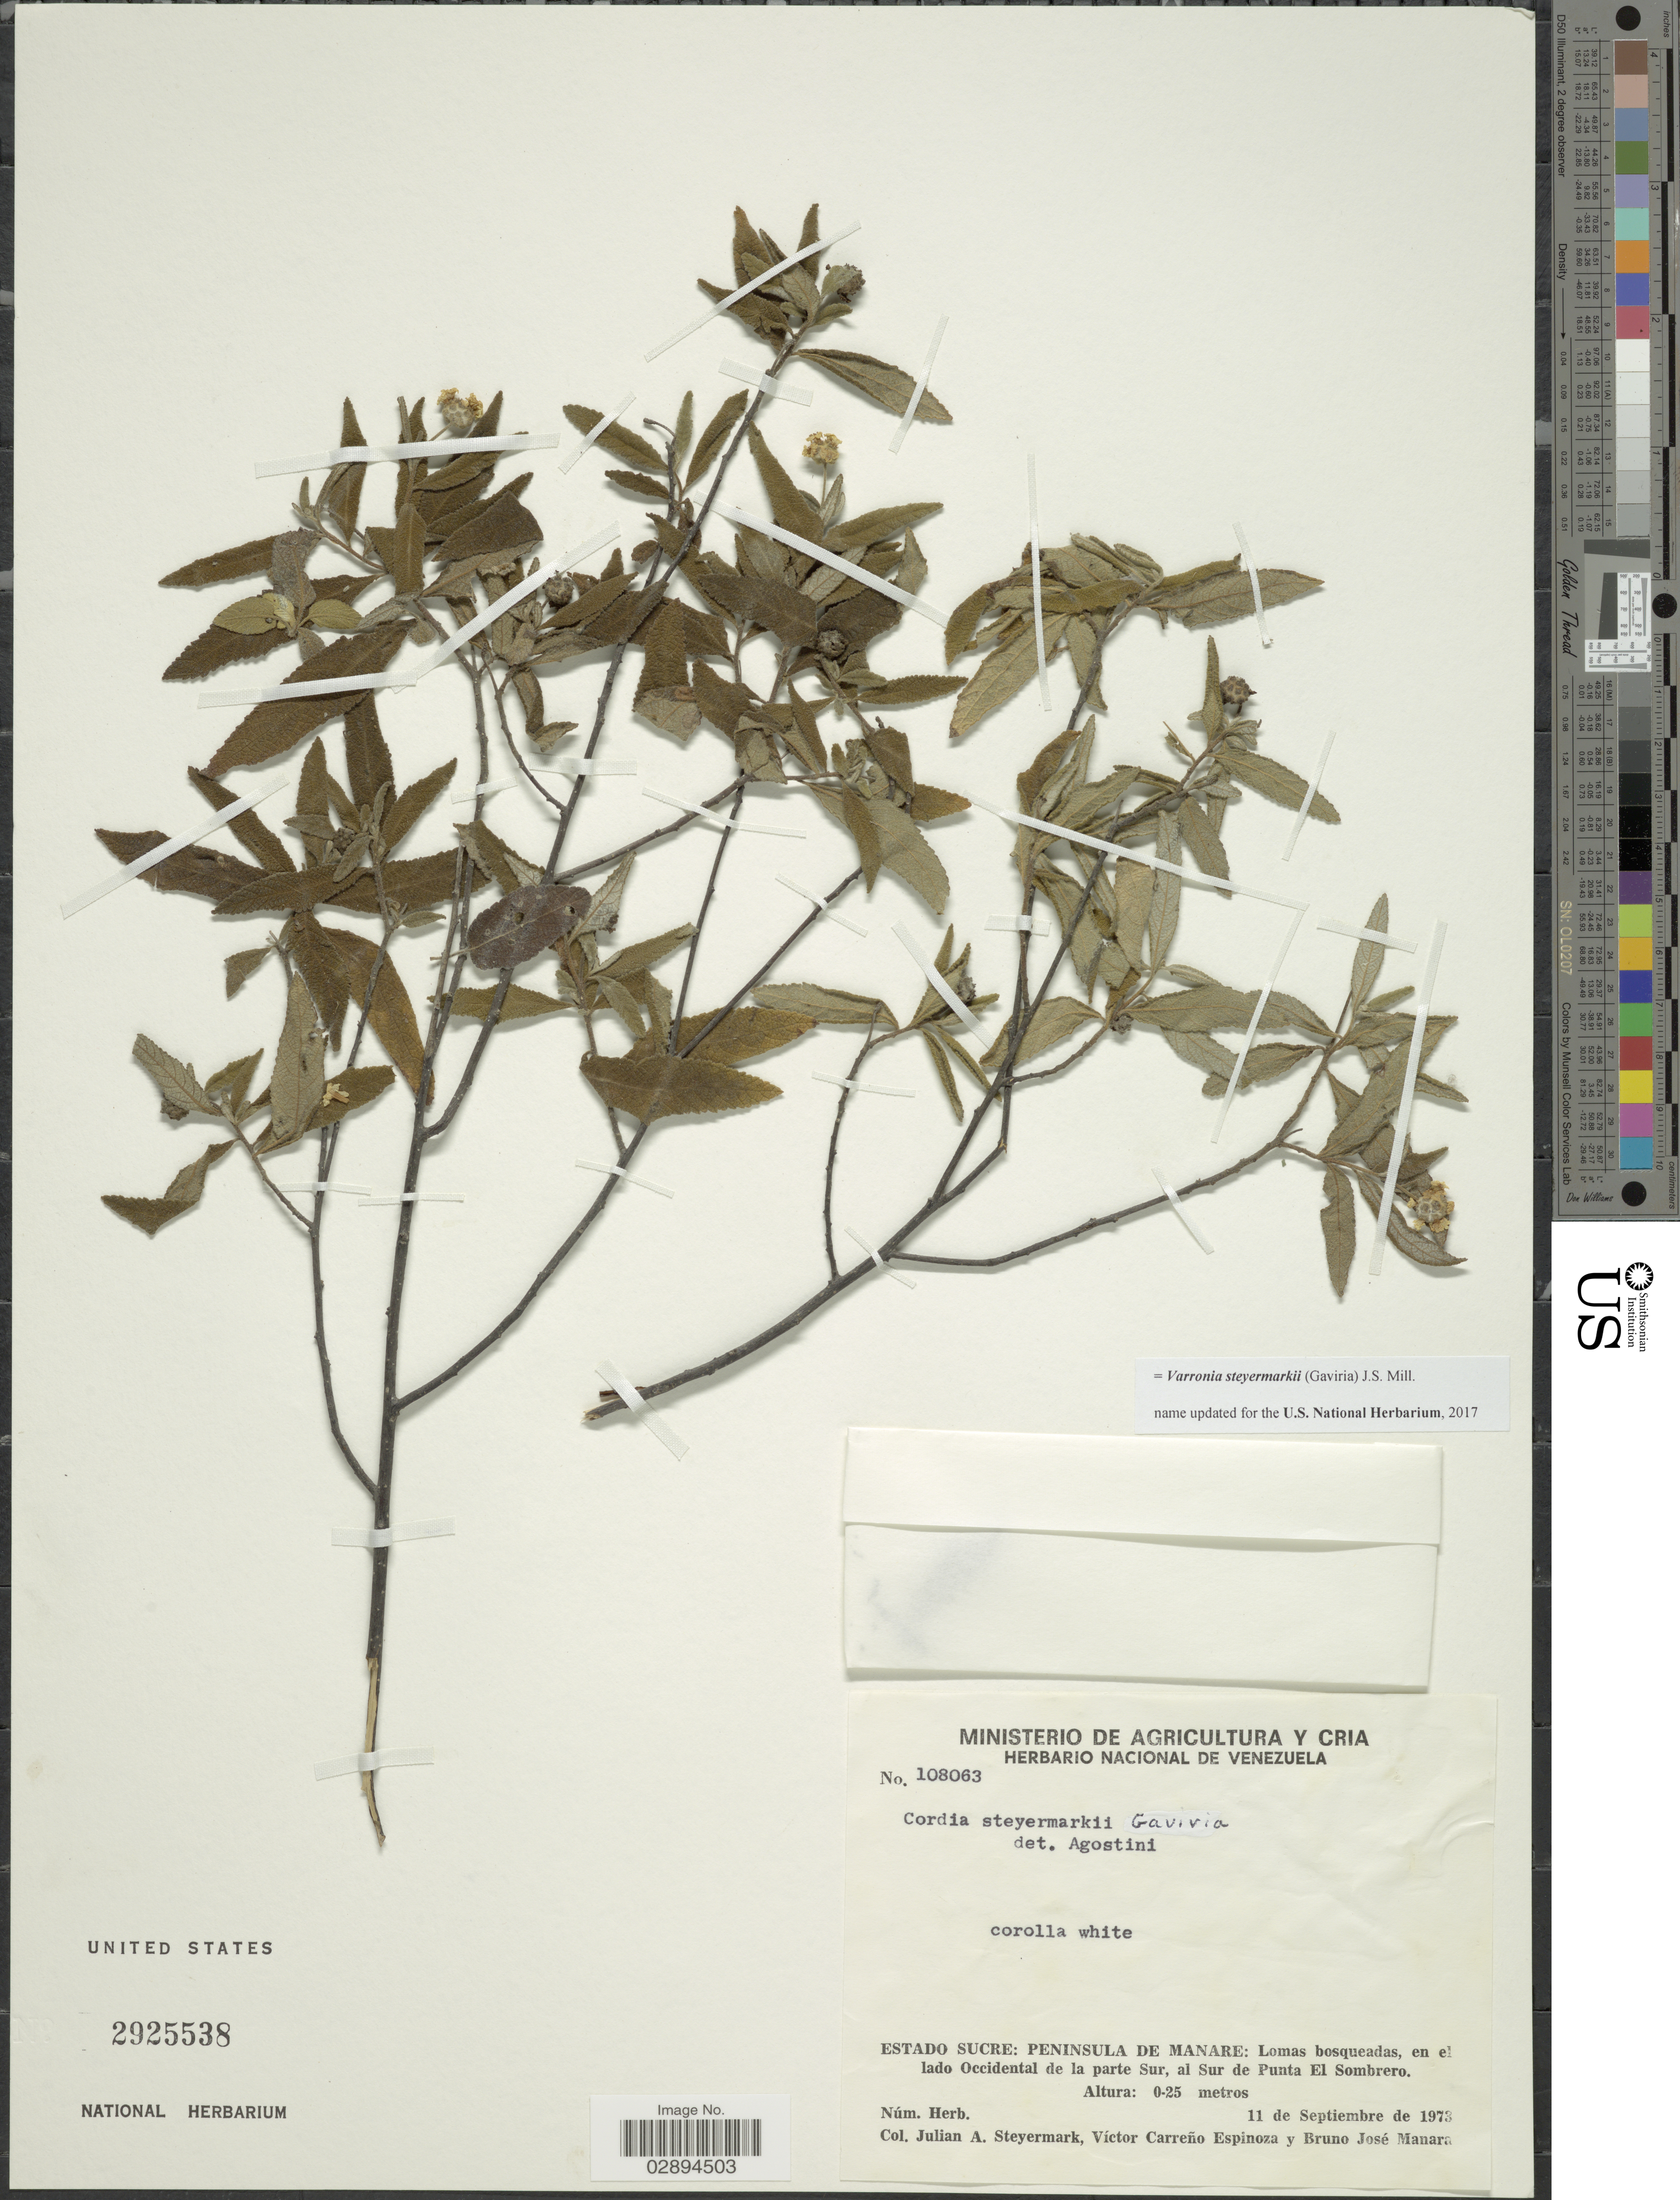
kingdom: Plantae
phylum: Tracheophyta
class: Magnoliopsida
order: Boraginales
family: Cordiaceae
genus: Varronia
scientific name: Varronia steyermarkii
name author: (Gaviria) J.S. Mill.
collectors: J. Steyermark, V. Carreño E. & B. Manara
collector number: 108063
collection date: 1973-09-11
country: Venezuela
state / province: Sucre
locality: Estado Sucre: Peninsula de Manare: Lomas bosqueadas, en el lado Occidental de la parte Sur, al Sur de Punta El Sombrero.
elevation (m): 0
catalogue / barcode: US 2925538